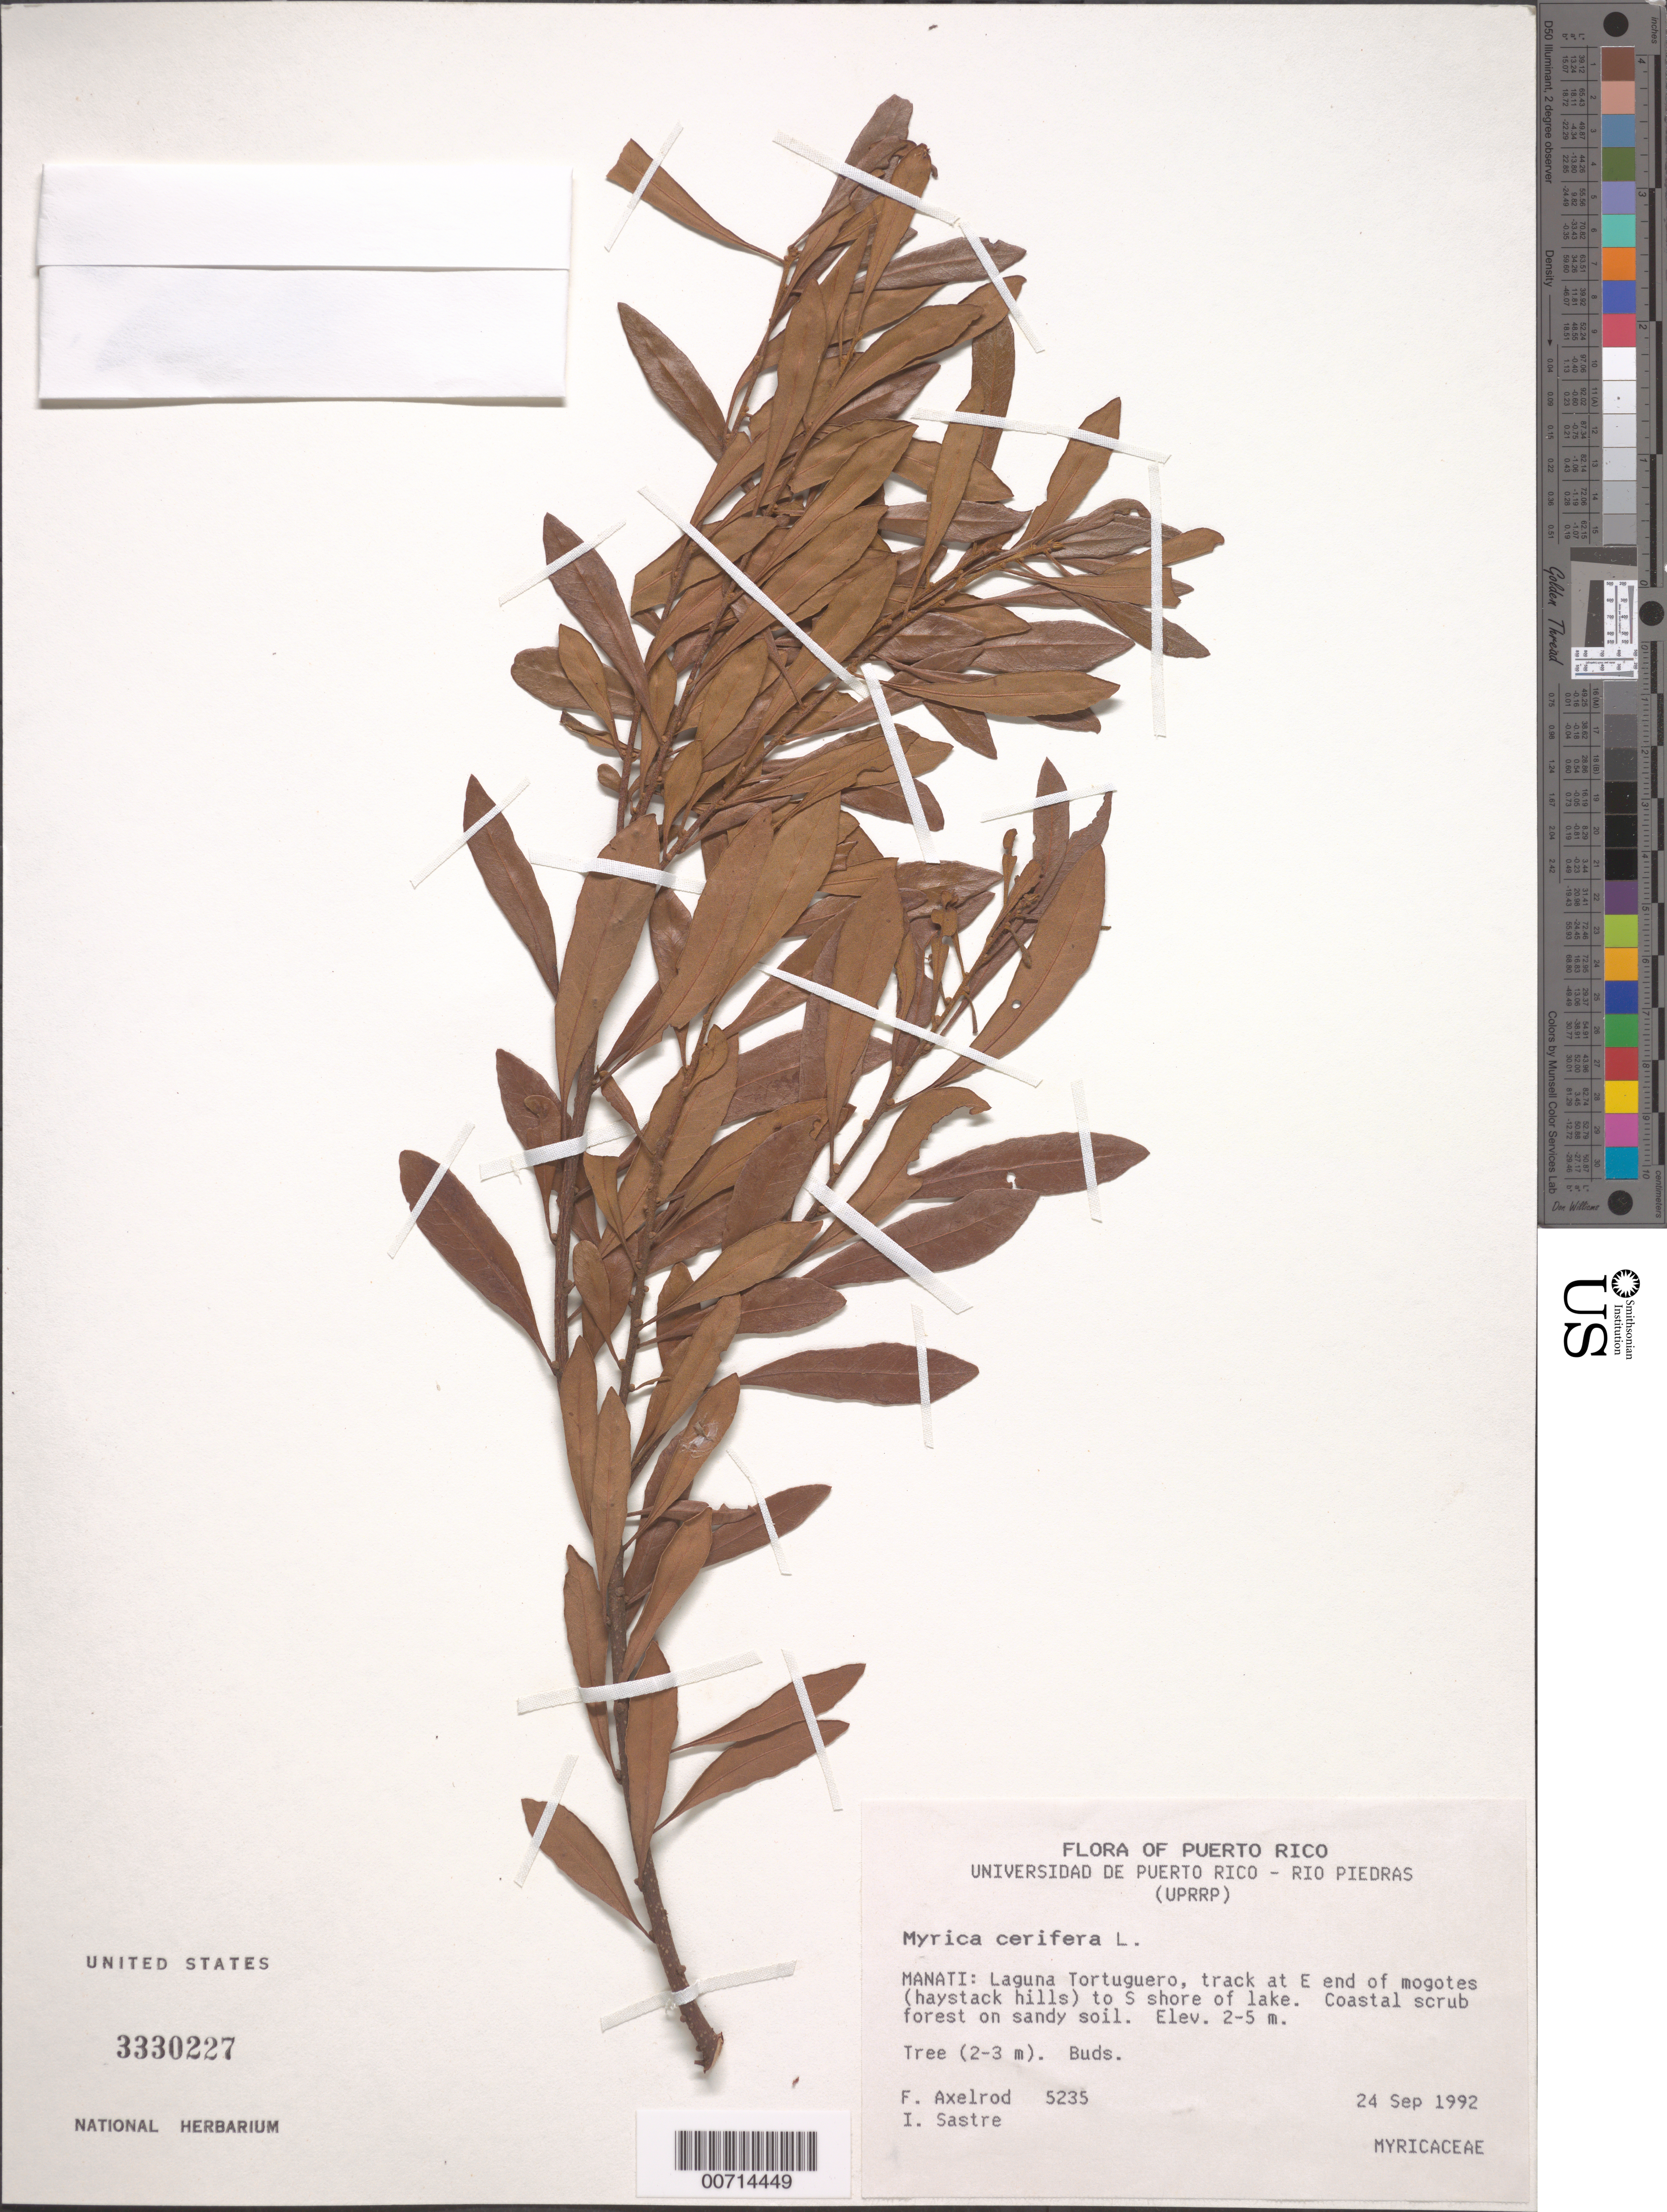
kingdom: Plantae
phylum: Tracheophyta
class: Magnoliopsida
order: Fagales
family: Myricaceae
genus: Morella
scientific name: Morella cerifera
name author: (L.) Small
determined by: Strong, M. T., (US), Smithsonian Institution - National Museum of Natural History (UNITED STATES)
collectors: F. S. Axelrod & I. Sastre-de Jesús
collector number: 5235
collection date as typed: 24 Sep 1992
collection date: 1992-09-24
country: Puerto Rico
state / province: Manatí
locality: Manati: Laguna Tortuguero, track at E end of mogotes (haystack hills) to S shore of lake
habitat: Coastal scrub forest on sandy soil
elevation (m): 2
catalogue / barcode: US 3330227